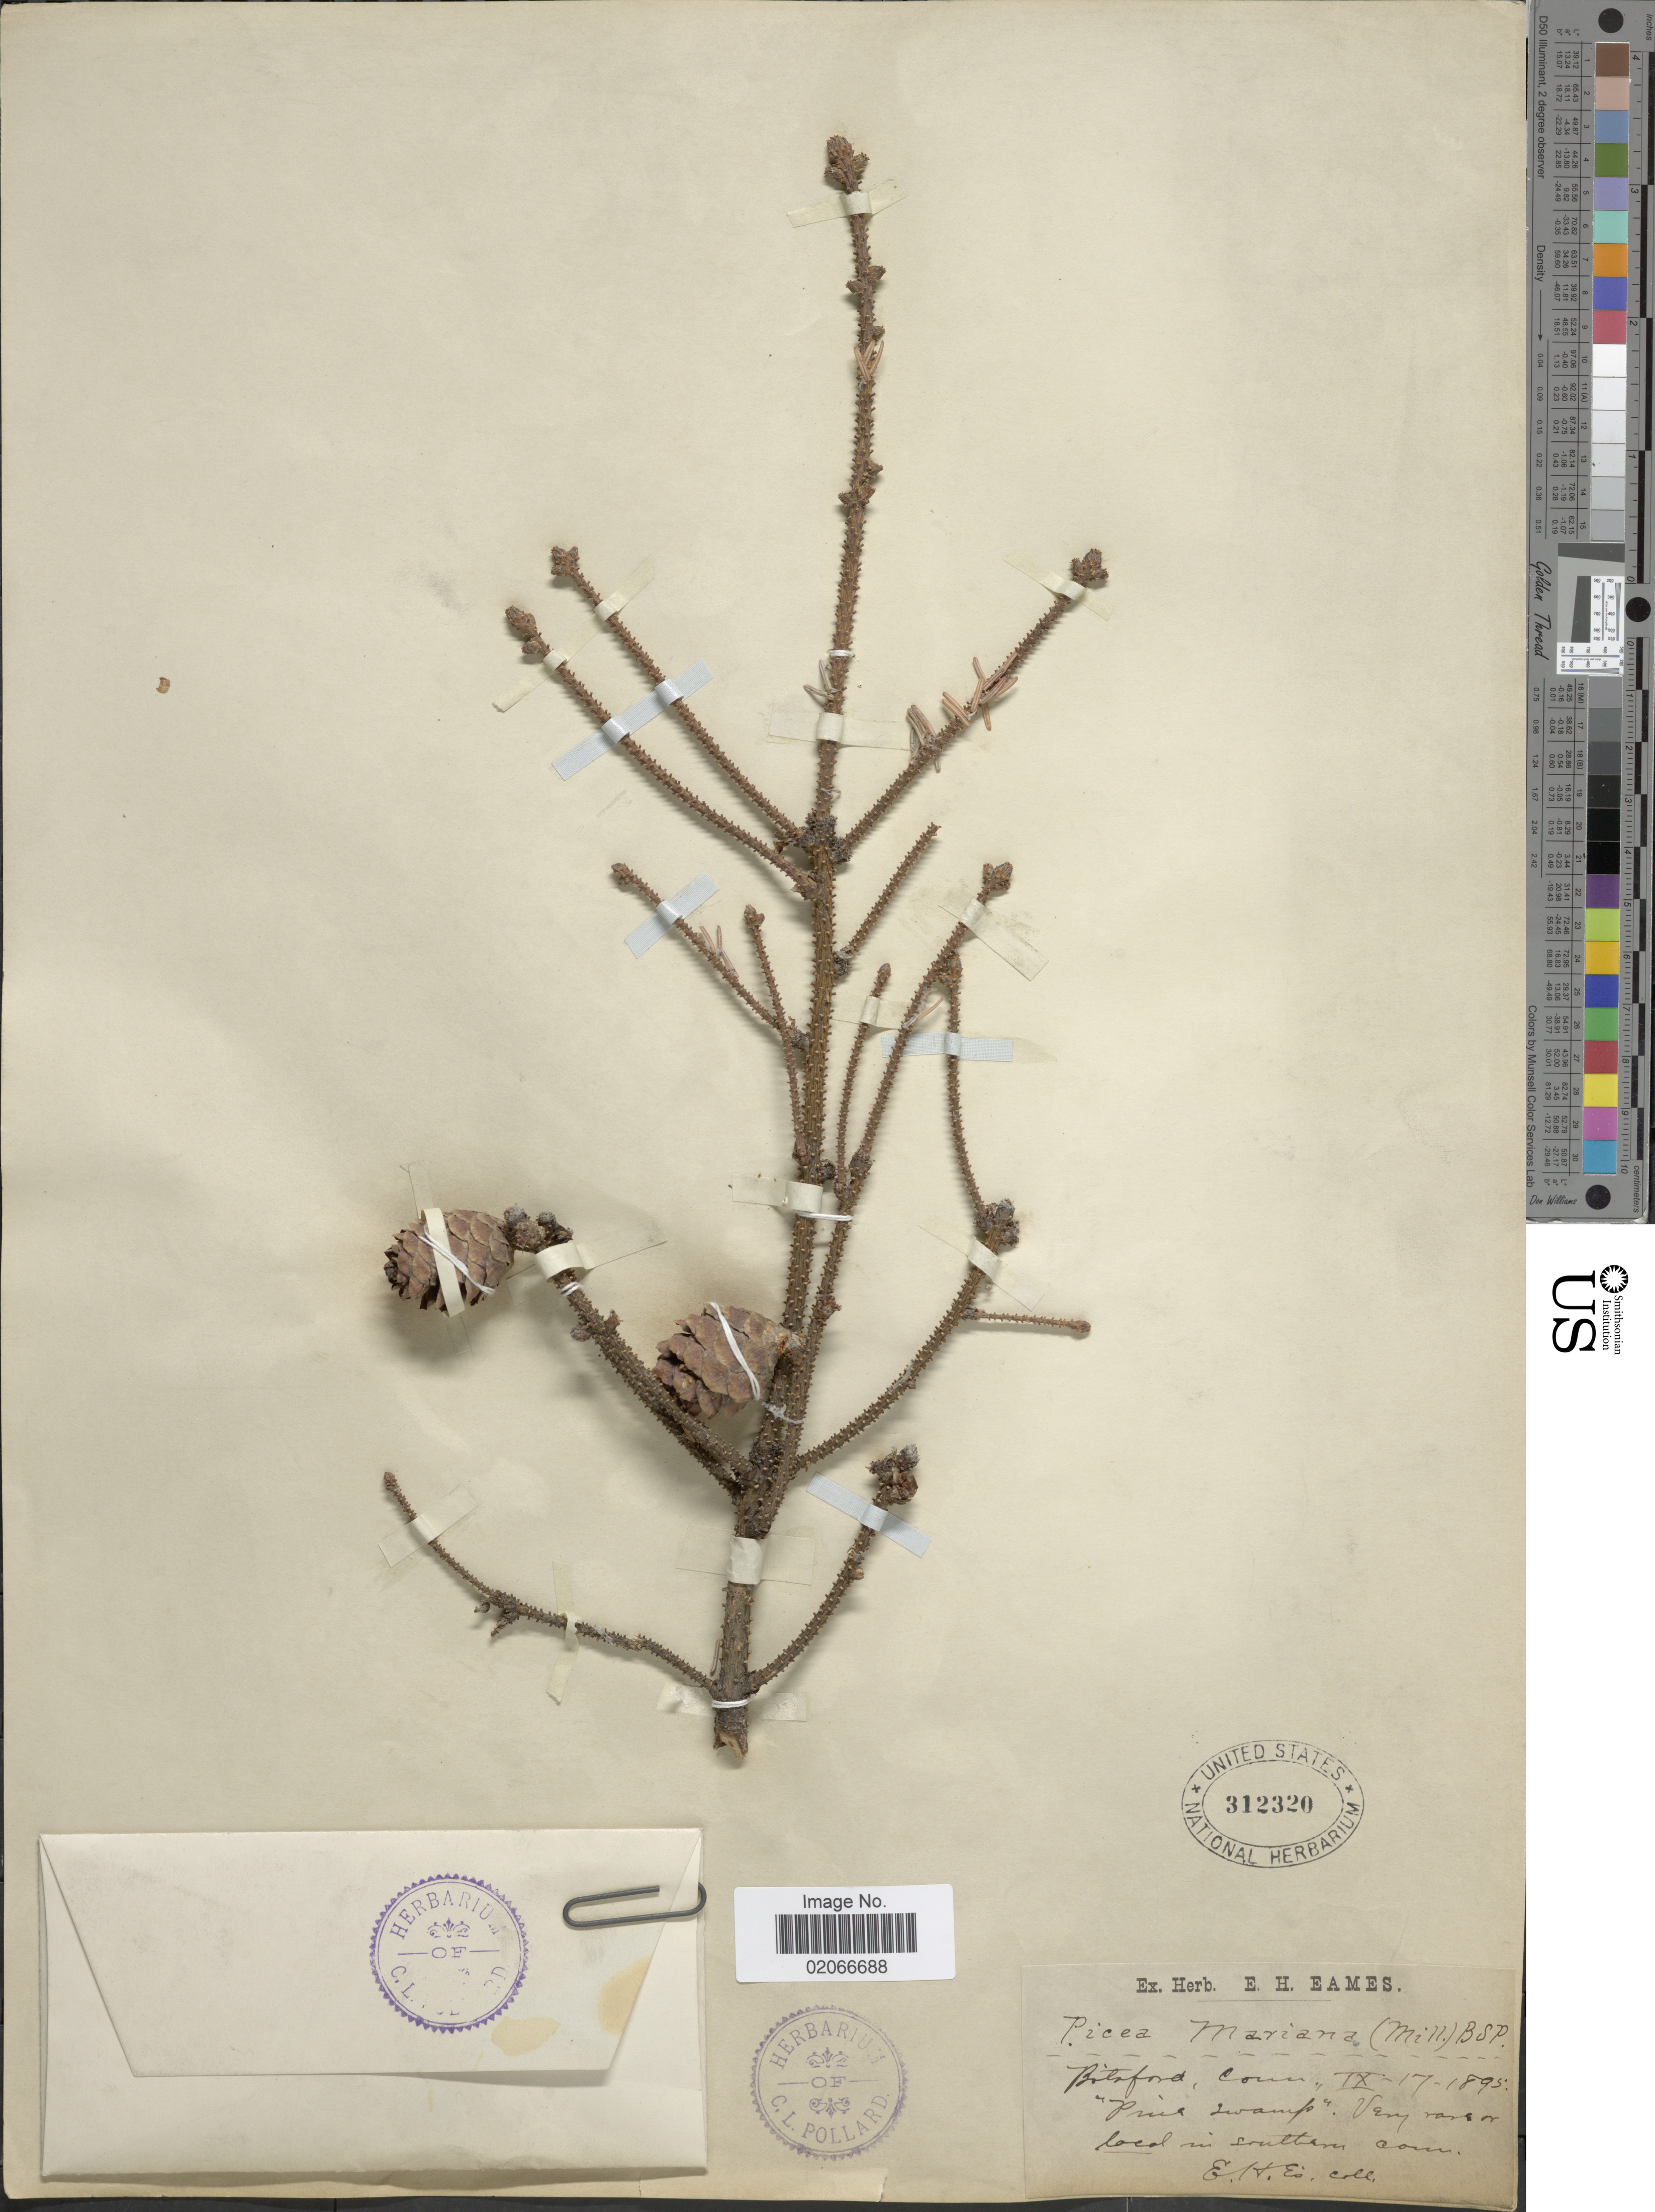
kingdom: Plantae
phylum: Tracheophyta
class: Pinopsida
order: Pinales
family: Pinaceae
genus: Picea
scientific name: Picea mariana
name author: (Mill.) Britton, Stearns & Poggenb.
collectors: E. H. Eames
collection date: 1895-09-17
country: United States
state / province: Connecticut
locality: Botsford, Conn.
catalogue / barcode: US 312320